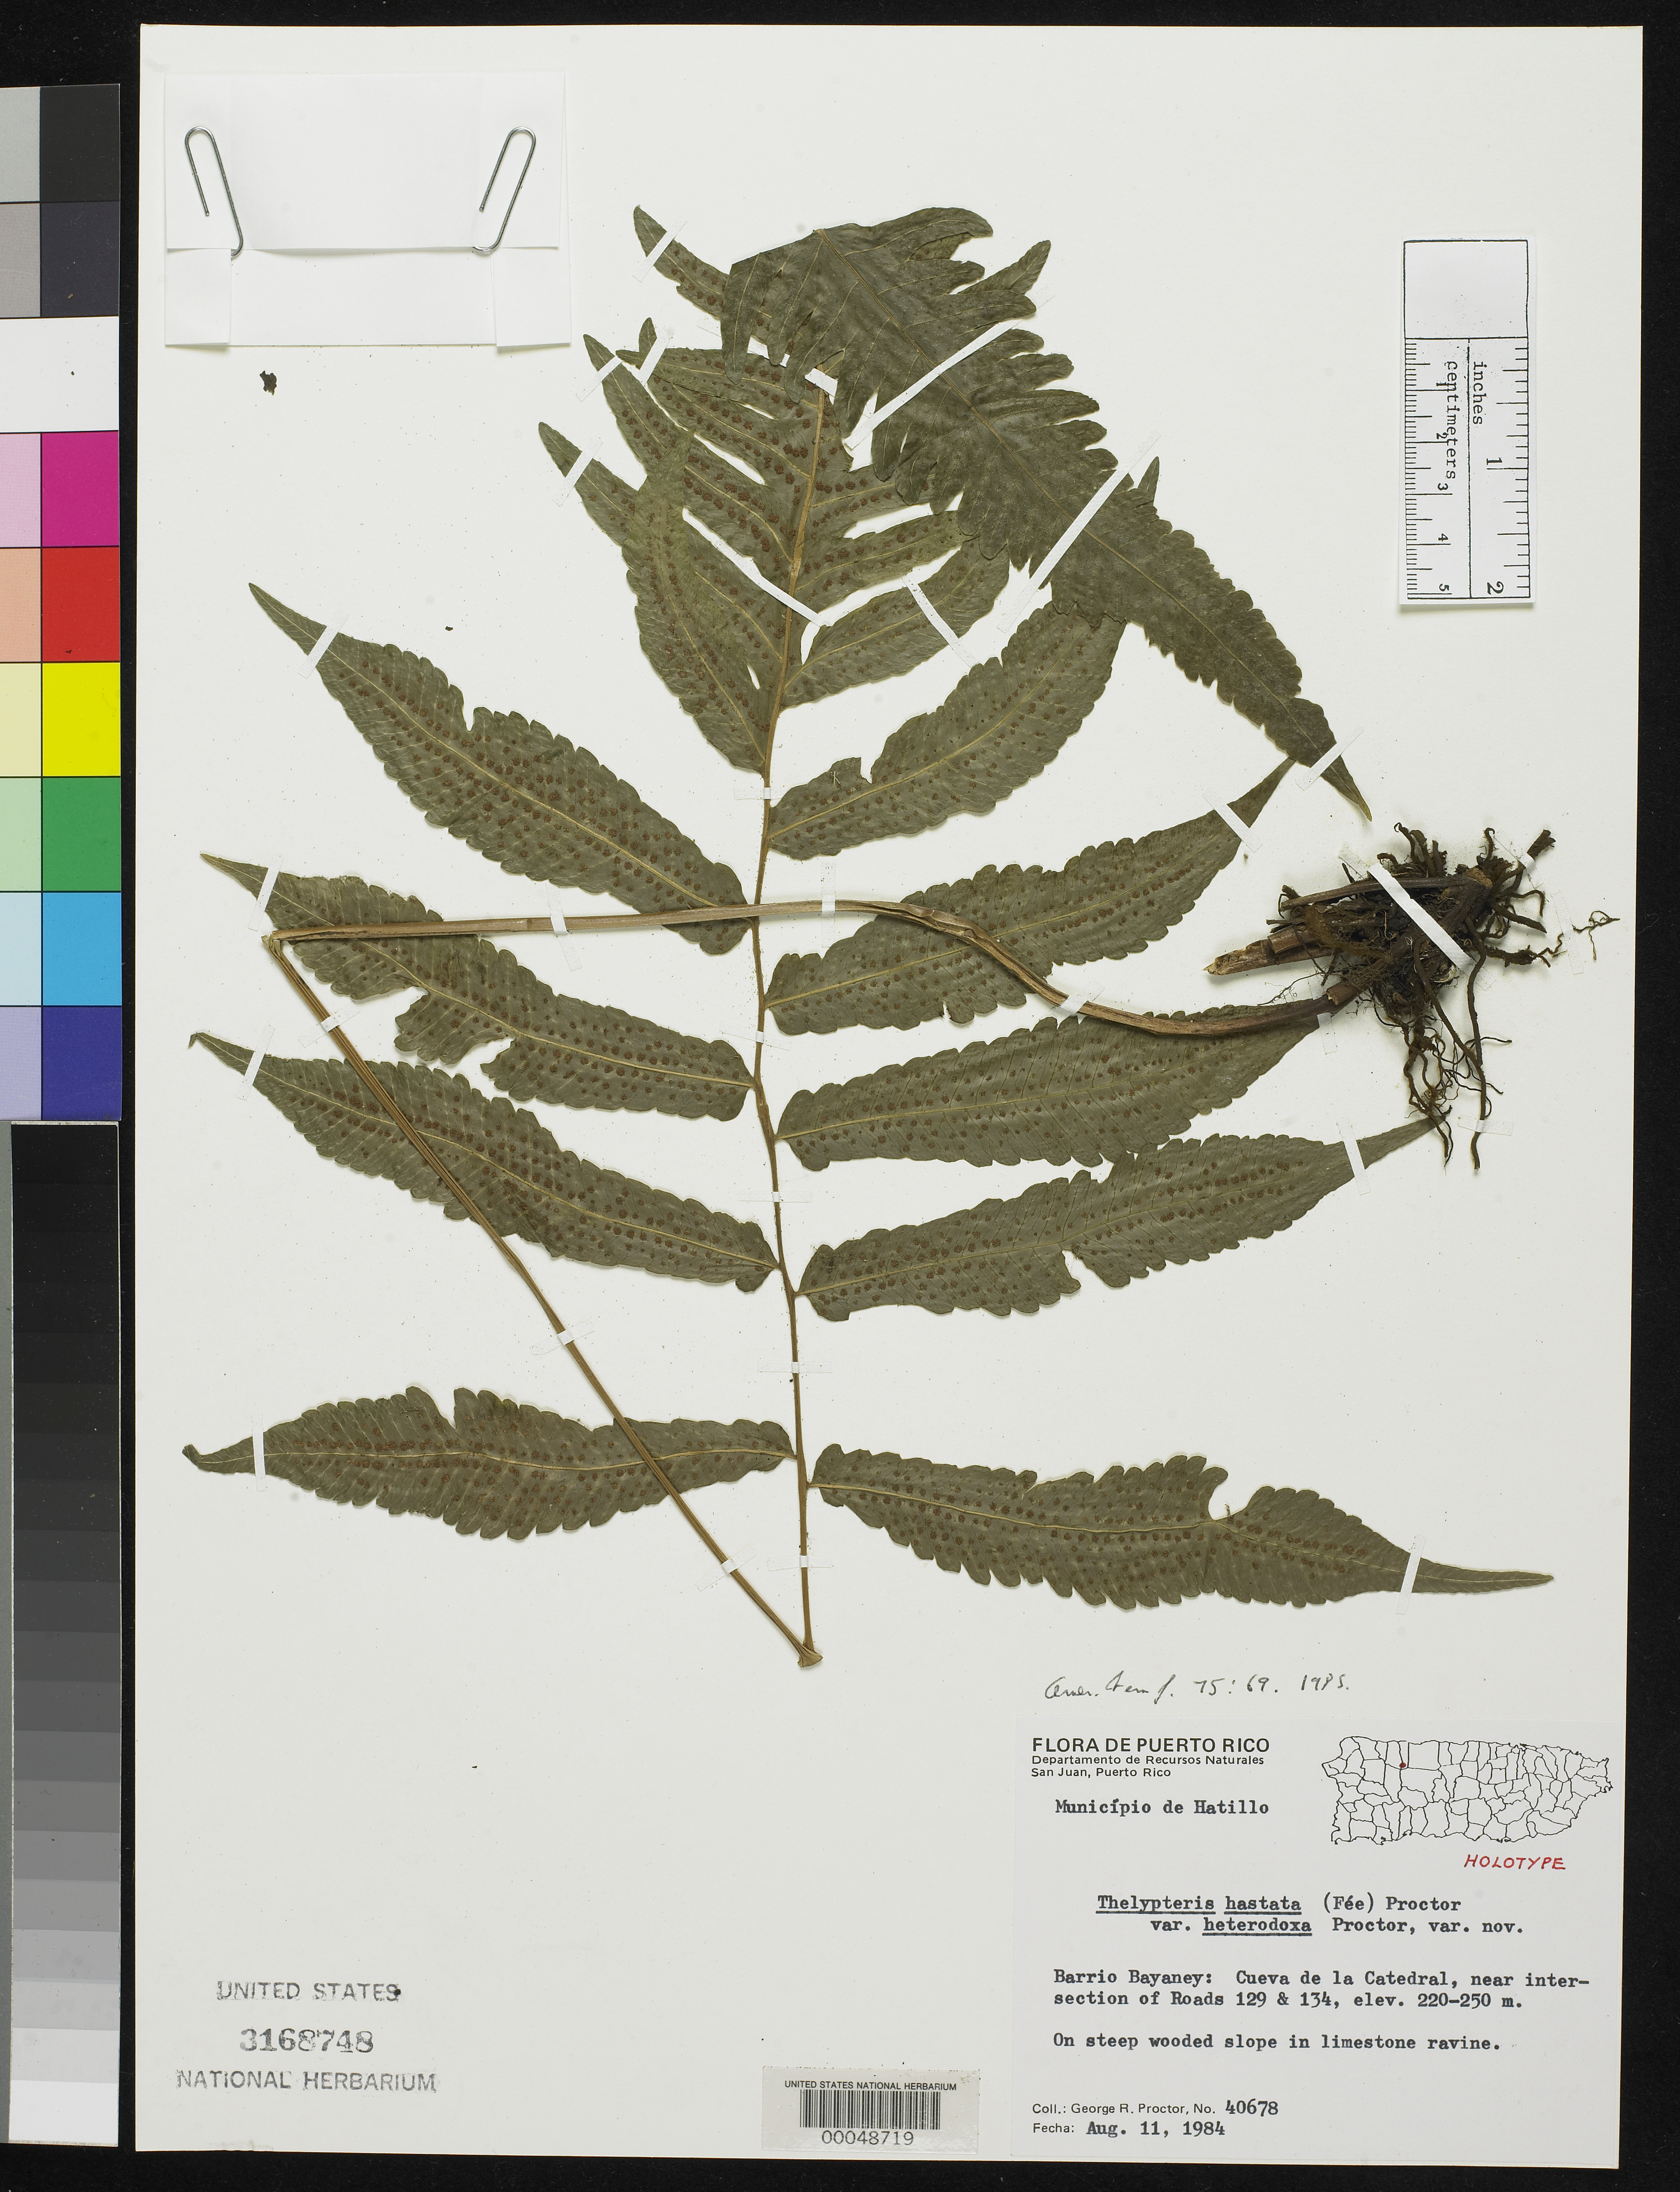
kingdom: Plantae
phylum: Tracheophyta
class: Polypodiopsida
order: Polypodiales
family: Thelypteridaceae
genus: Thelypteris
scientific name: Thelypteris hastata var. heterodoxa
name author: Proctor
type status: Holotype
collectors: G. R. Proctor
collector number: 40678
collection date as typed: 11 Aug 1984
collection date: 1984-08-11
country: Puerto Rico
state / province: Hatillo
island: Greater Antilles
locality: Barrio Bayaney, Cueva de La Catedral, near intersection of roads 129 & 134.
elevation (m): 220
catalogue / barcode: US 3168748